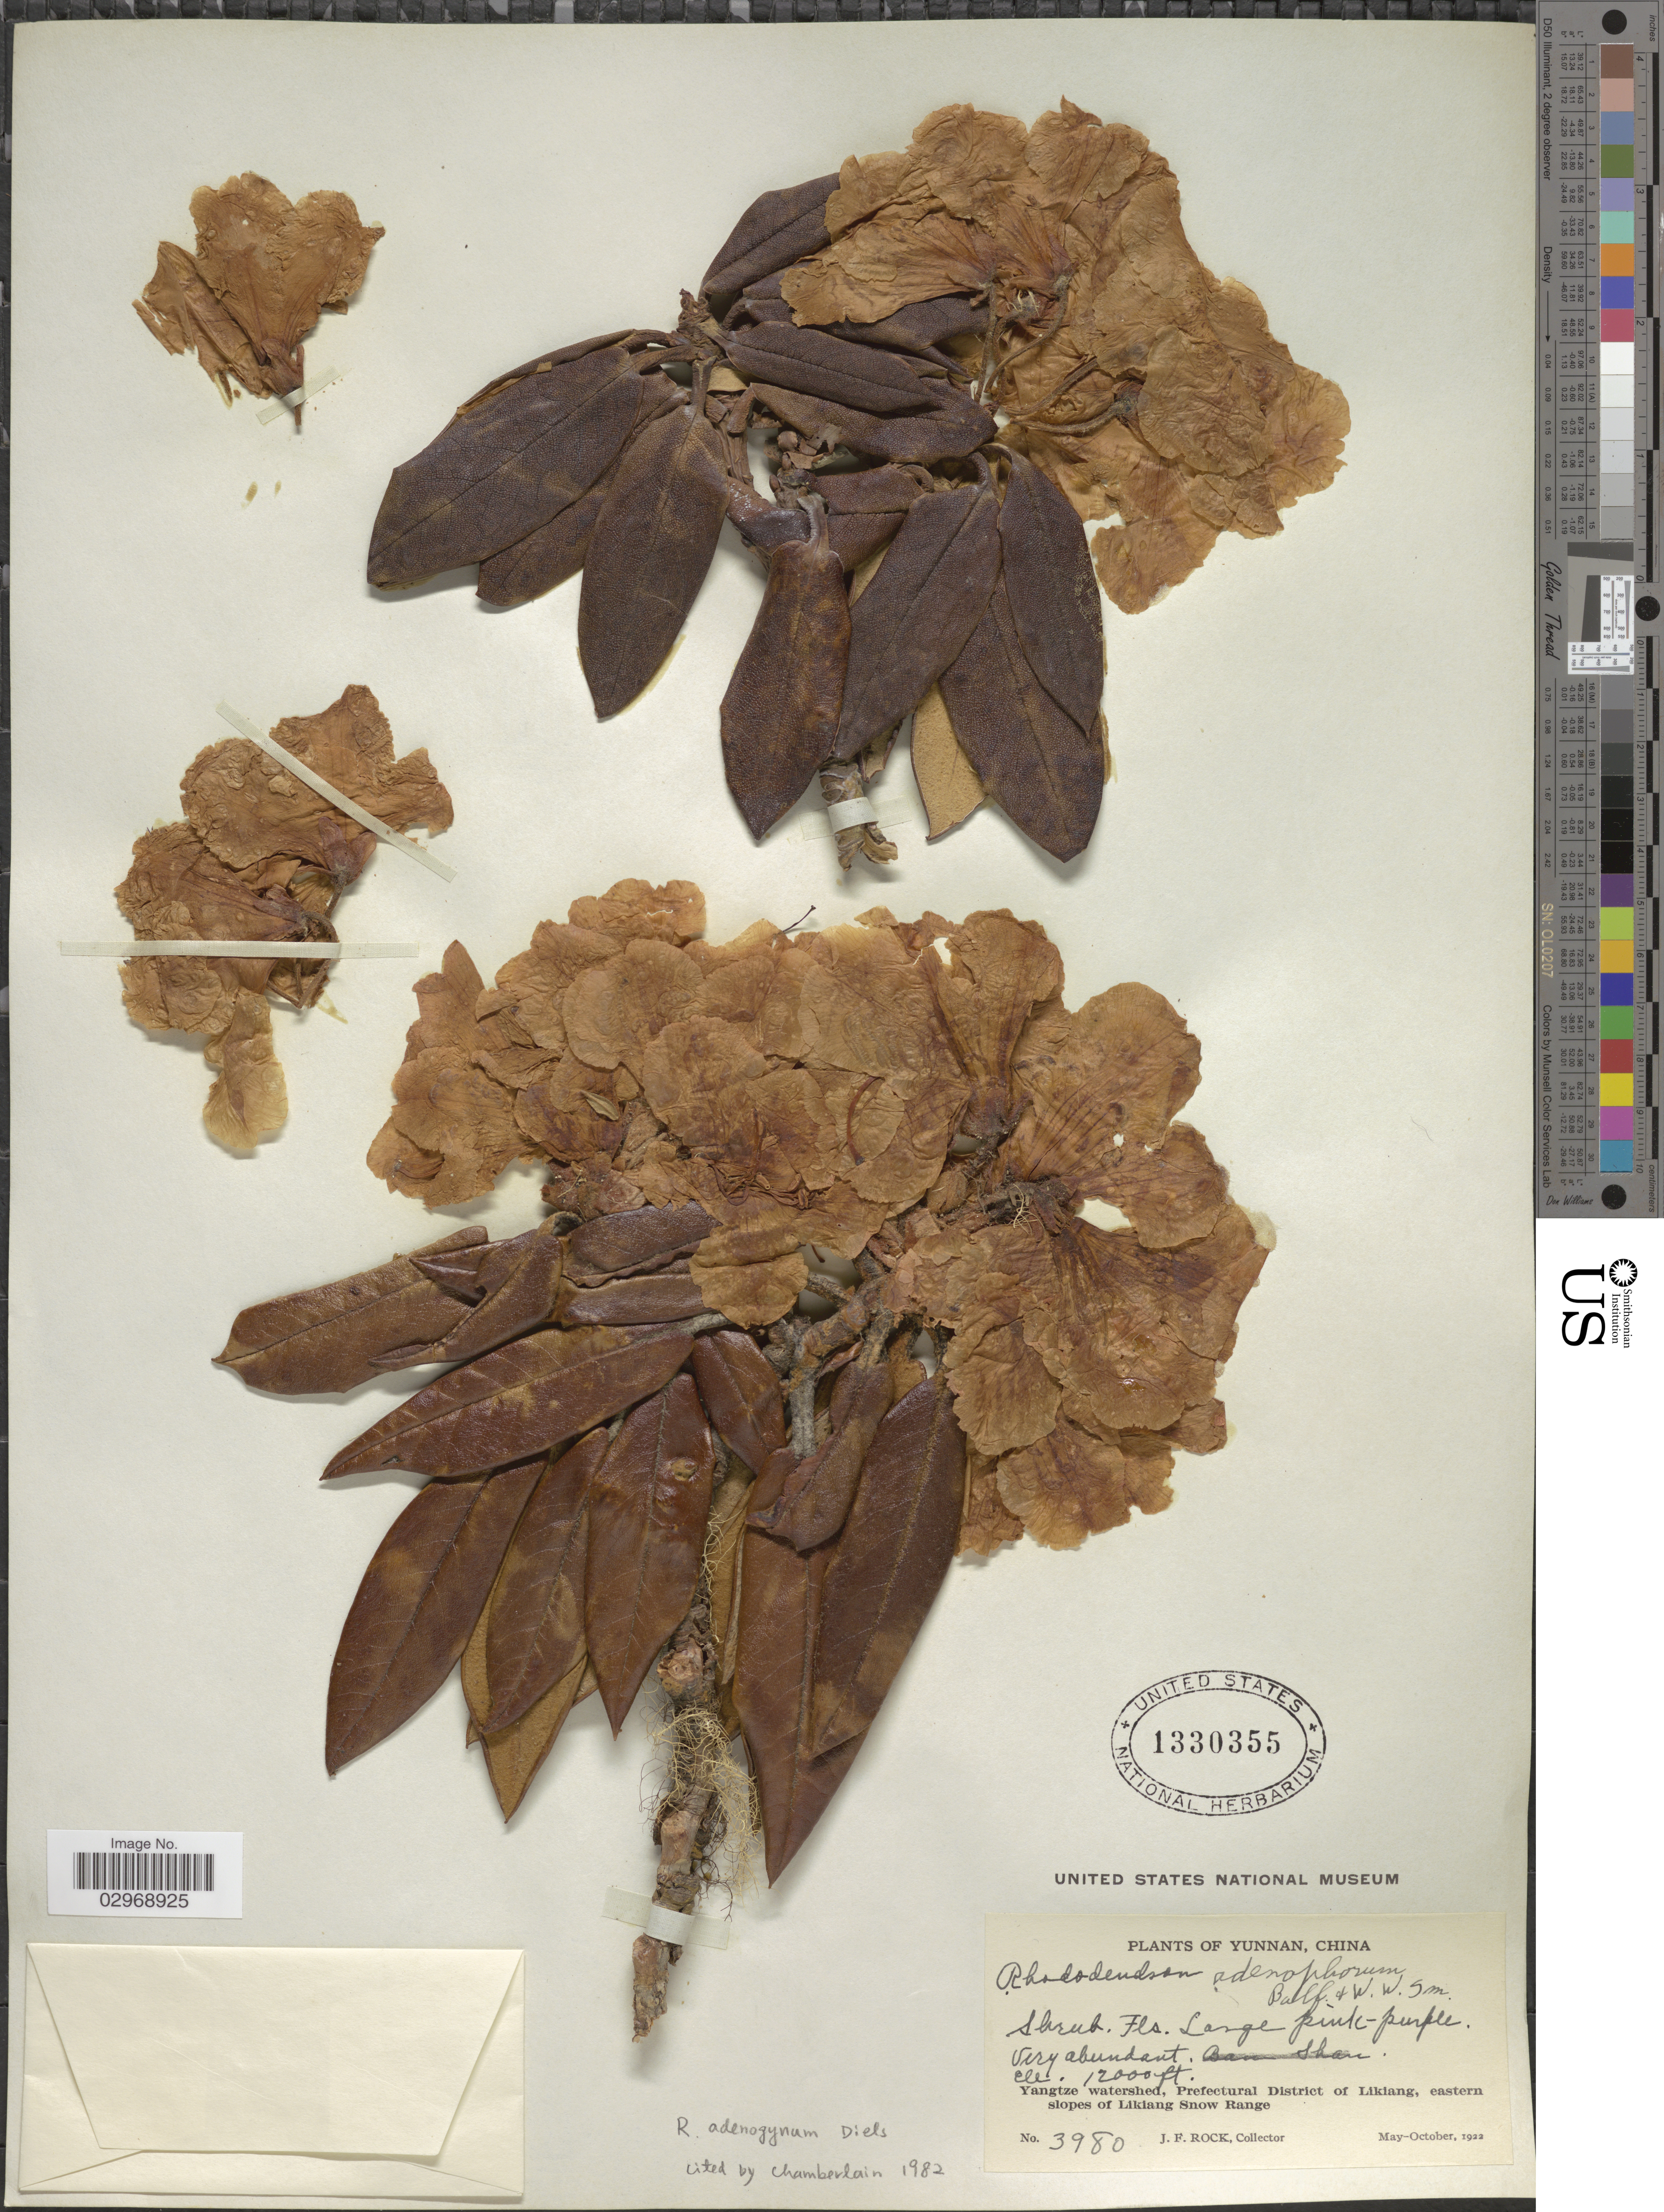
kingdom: Plantae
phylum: Tracheophyta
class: Magnoliopsida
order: Ericales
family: Ericaceae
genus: Rhododendron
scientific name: Rhododendron adenogynum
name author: Diels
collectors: J. Rock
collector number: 3980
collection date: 1922-05/1922-10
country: China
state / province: Yunnan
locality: Yangtze watershed, Prefectural District of Likiang, eastern slopes of Likiang Snow Range.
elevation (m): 3658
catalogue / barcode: US 1330355